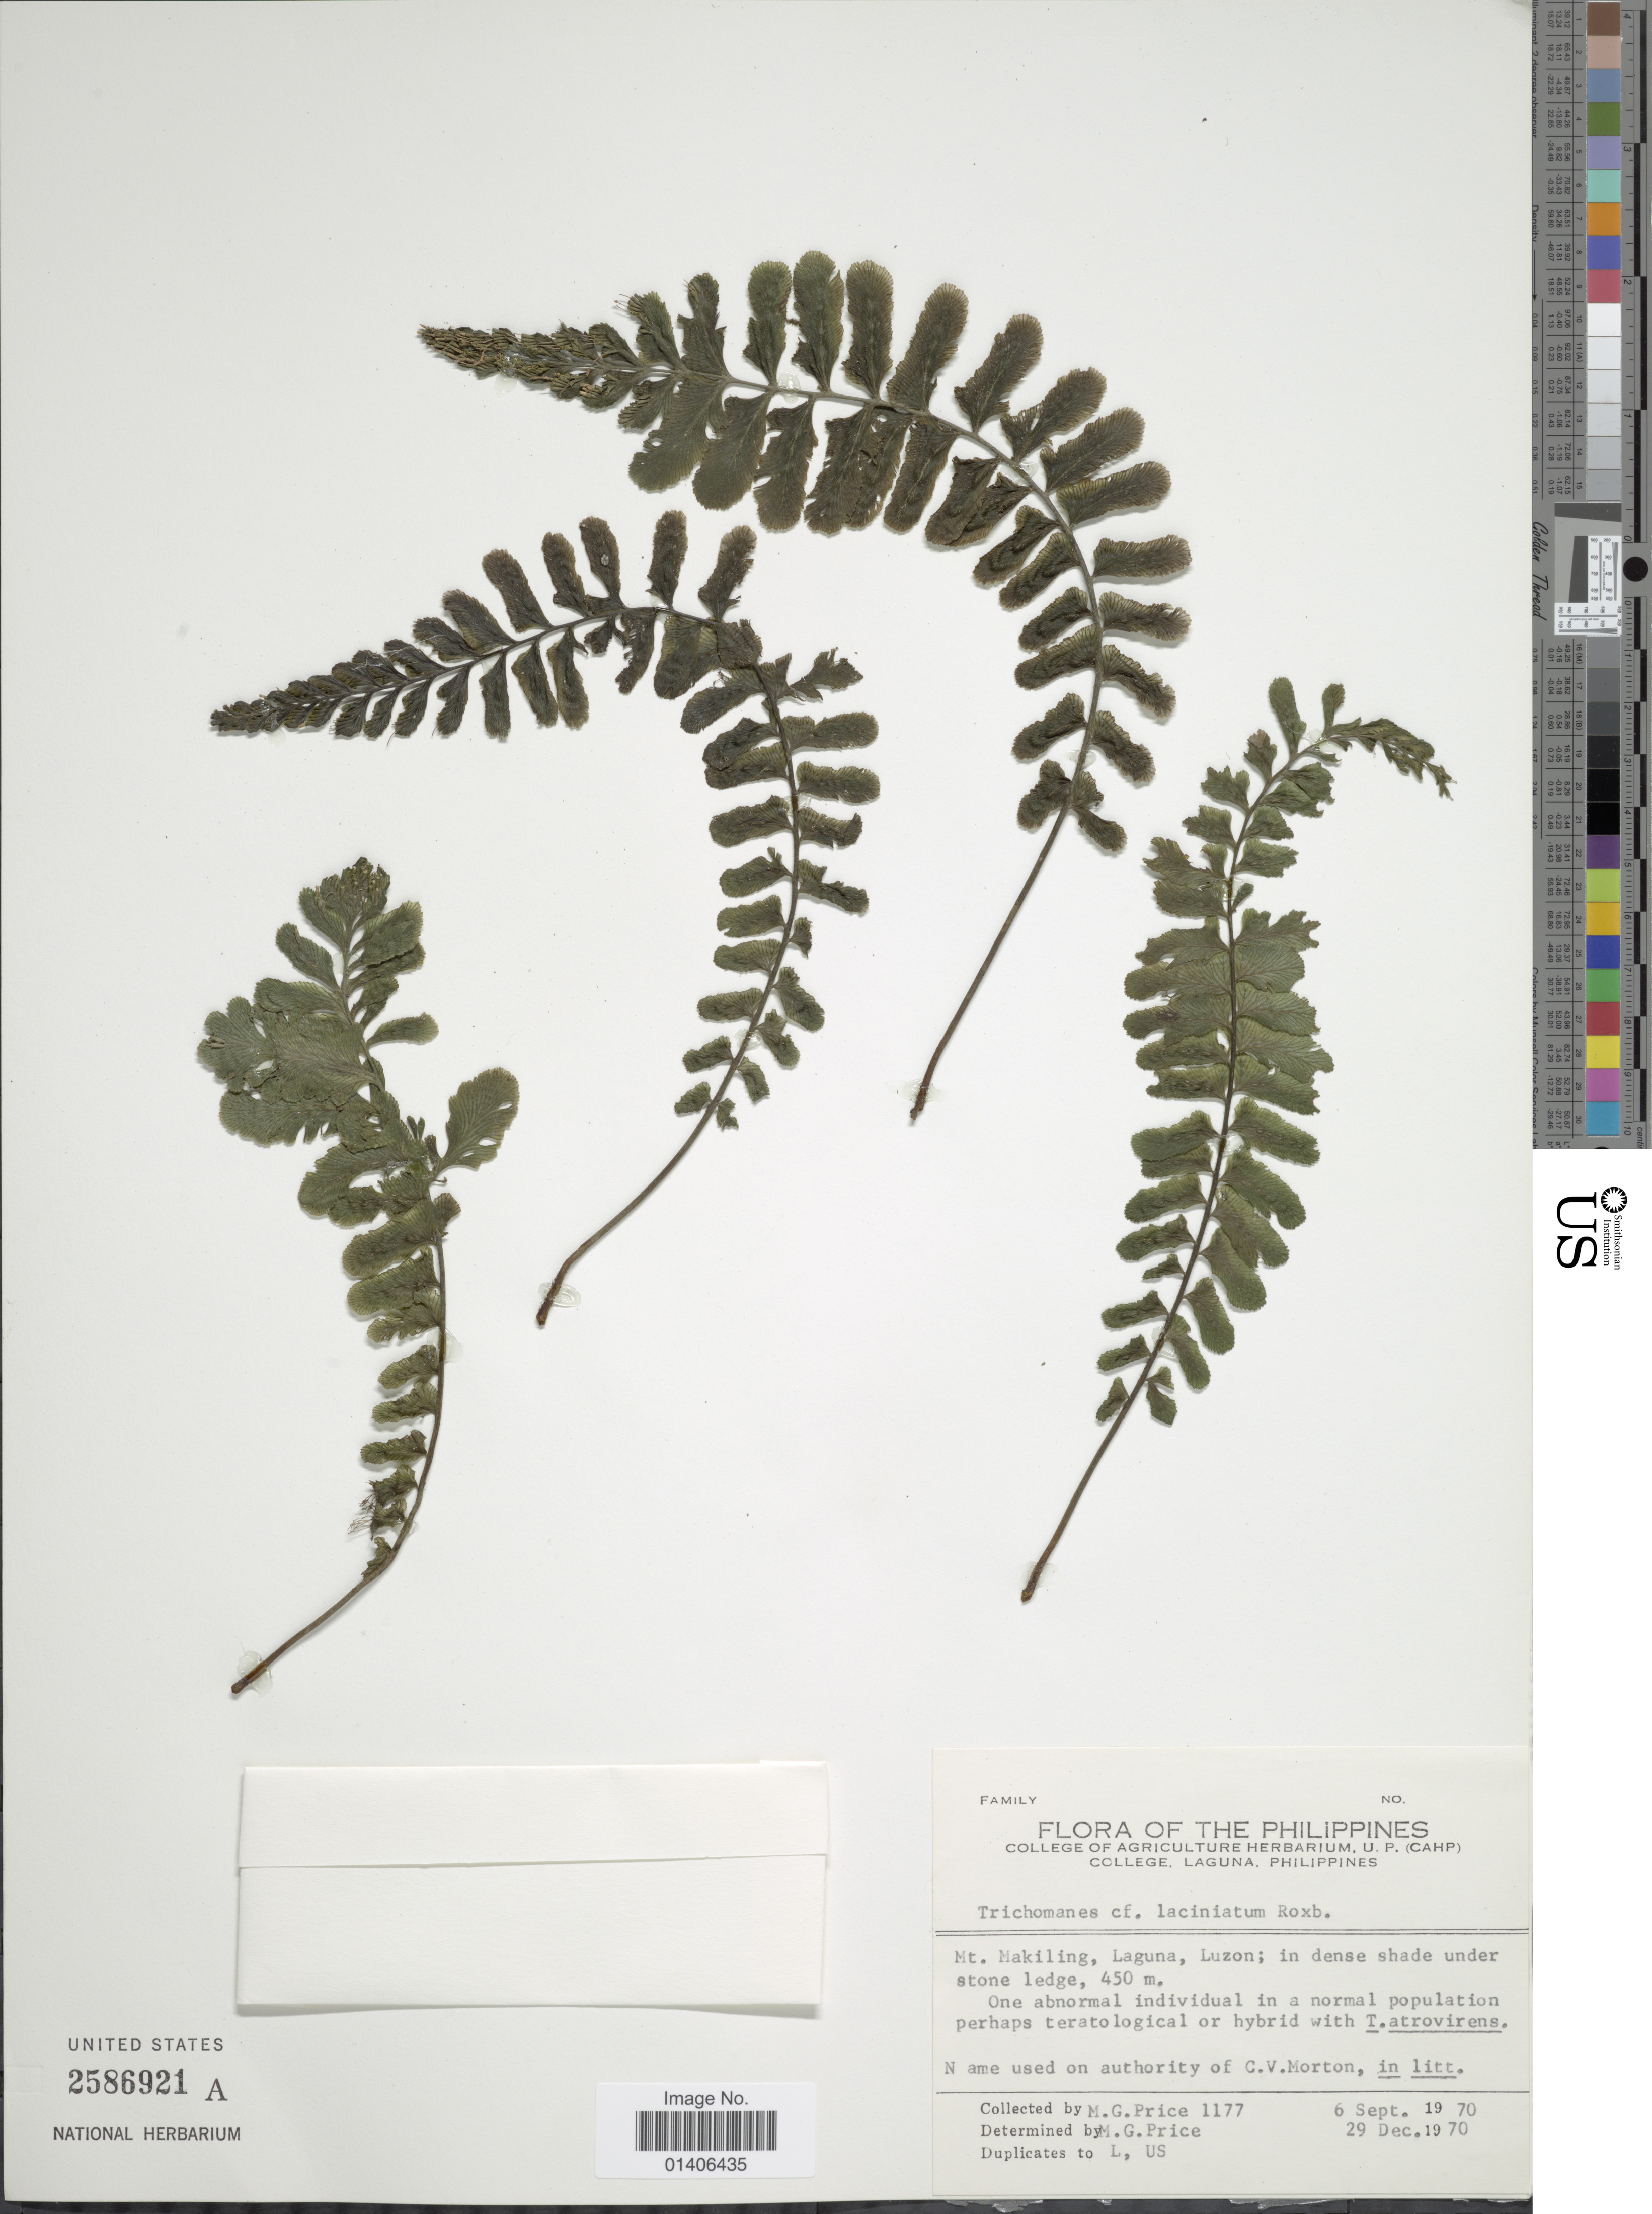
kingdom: Plantae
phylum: Tracheophyta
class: Polypodiopsida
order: Hymenophyllales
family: Hymenophyllaceae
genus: Cephalomanes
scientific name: Cephalomanes javanicum var. asplenoides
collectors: M. G. Price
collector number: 1177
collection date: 1970-09-06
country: Philippines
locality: Mt Makiling, Laguna, Luzon; in dense shade under stone ledge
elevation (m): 450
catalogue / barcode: US 2586921A